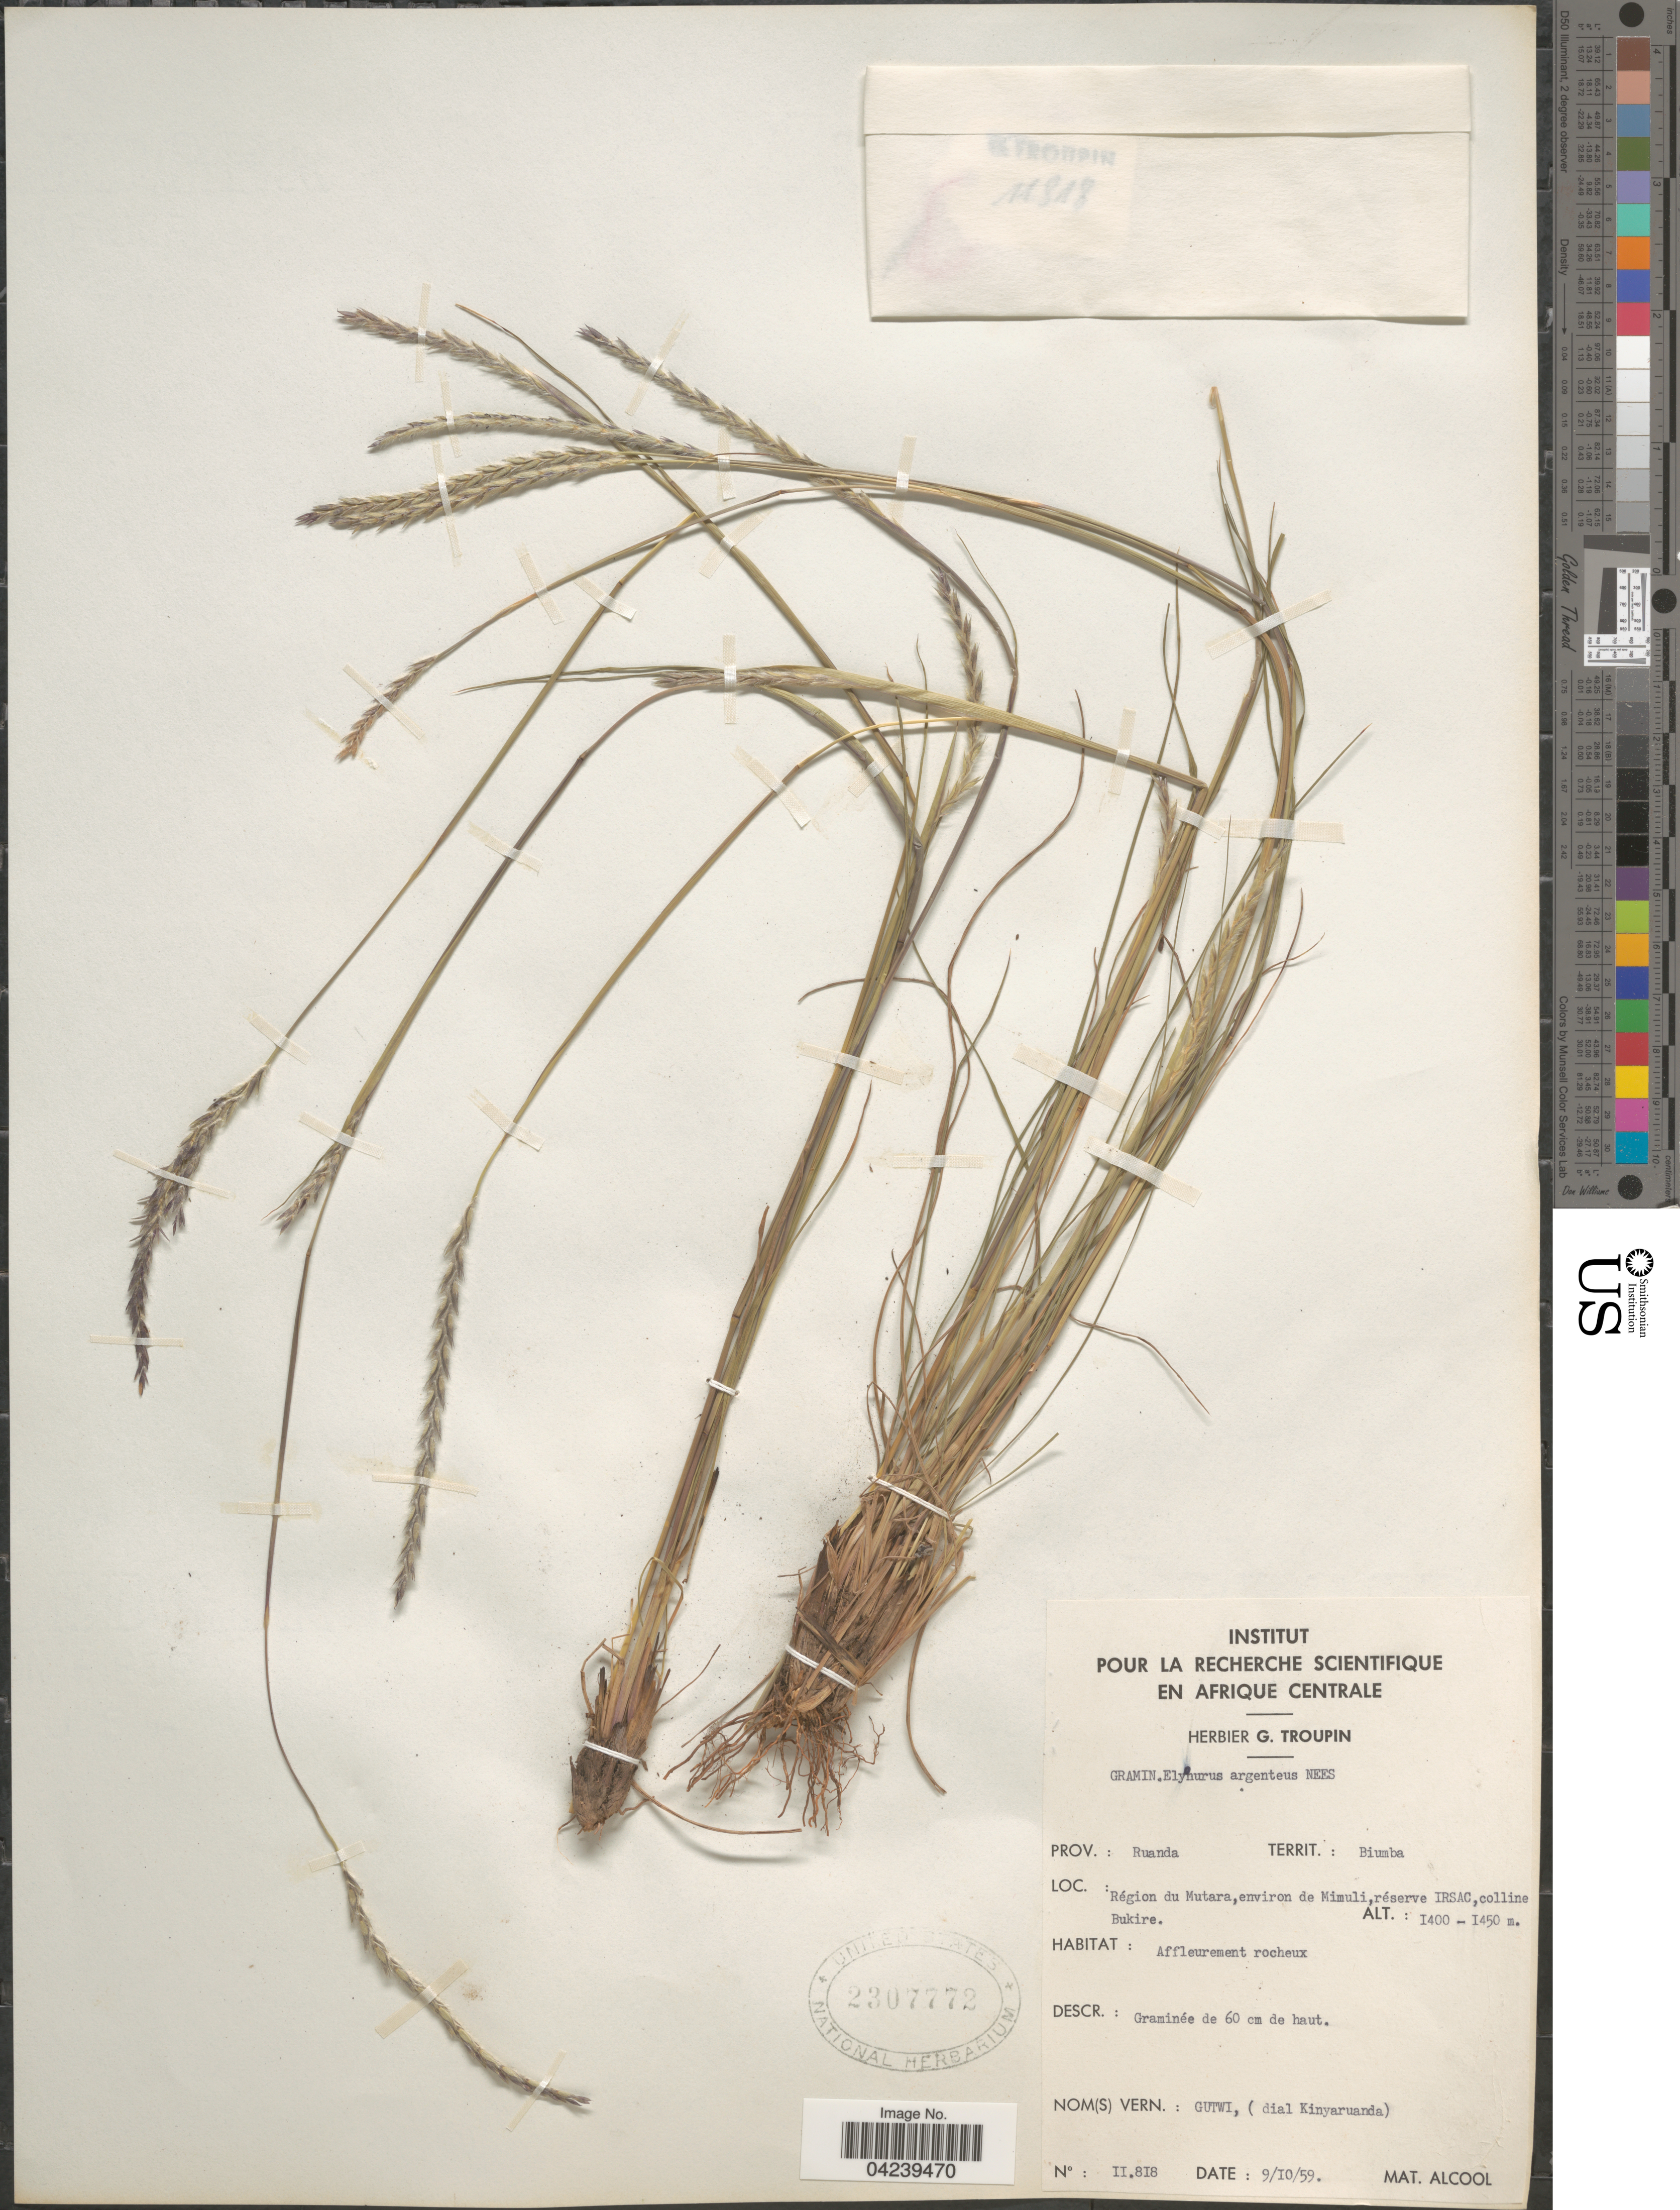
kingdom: Plantae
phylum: Tracheophyta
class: Liliopsida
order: Poales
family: Poaceae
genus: Elionurus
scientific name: Elionurus muticus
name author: (Spreng.) Kuntze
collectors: ex herb. G. Troupin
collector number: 11818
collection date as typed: Transcribed d/m/y: 9/10/59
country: Rwanda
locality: Prov. Ruanda. Territ.: Biumba. Région du Mutara, environ de Mimuli, réserve IRSAC, colline Bukire.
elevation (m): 1400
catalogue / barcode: US 2307772